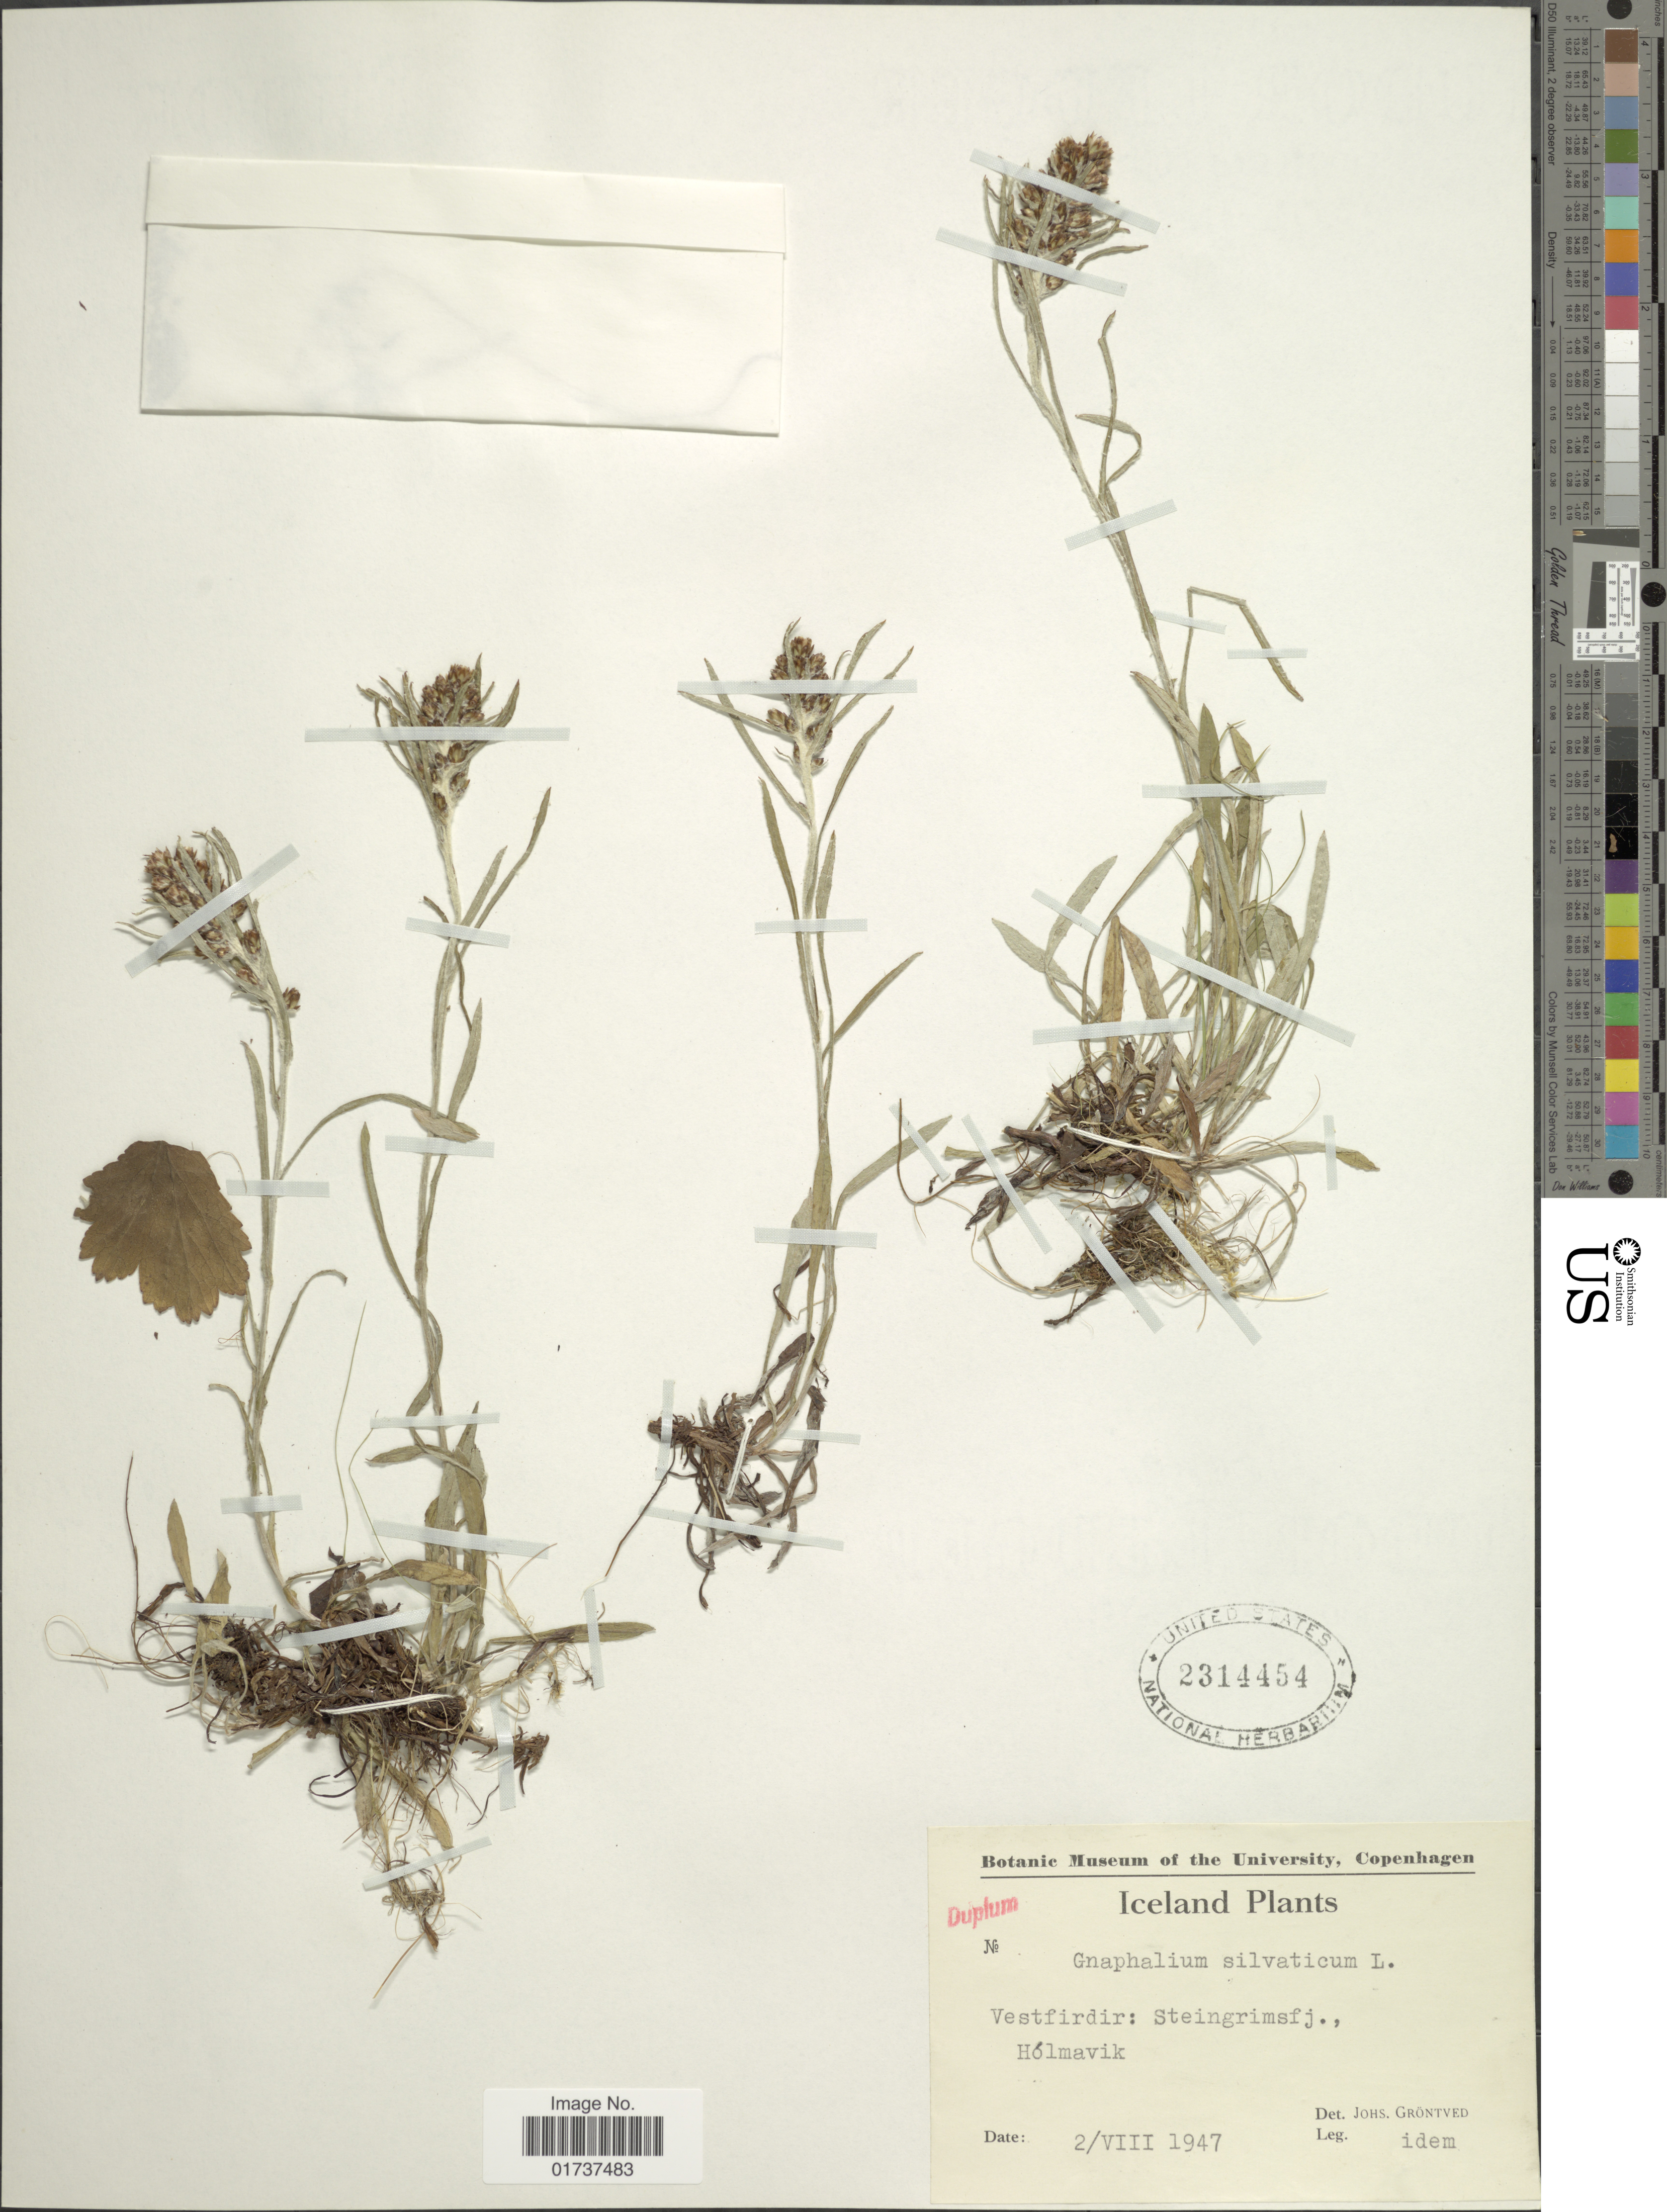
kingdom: Plantae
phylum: Tracheophyta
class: Magnoliopsida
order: Asterales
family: Asteraceae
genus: Gnaphalium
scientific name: Gnaphalium sylvaticum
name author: L.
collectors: Idem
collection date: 1947-03-02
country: Iceland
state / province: Westfjords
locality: Steingrimsfj, Holmavik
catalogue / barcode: US 2314454